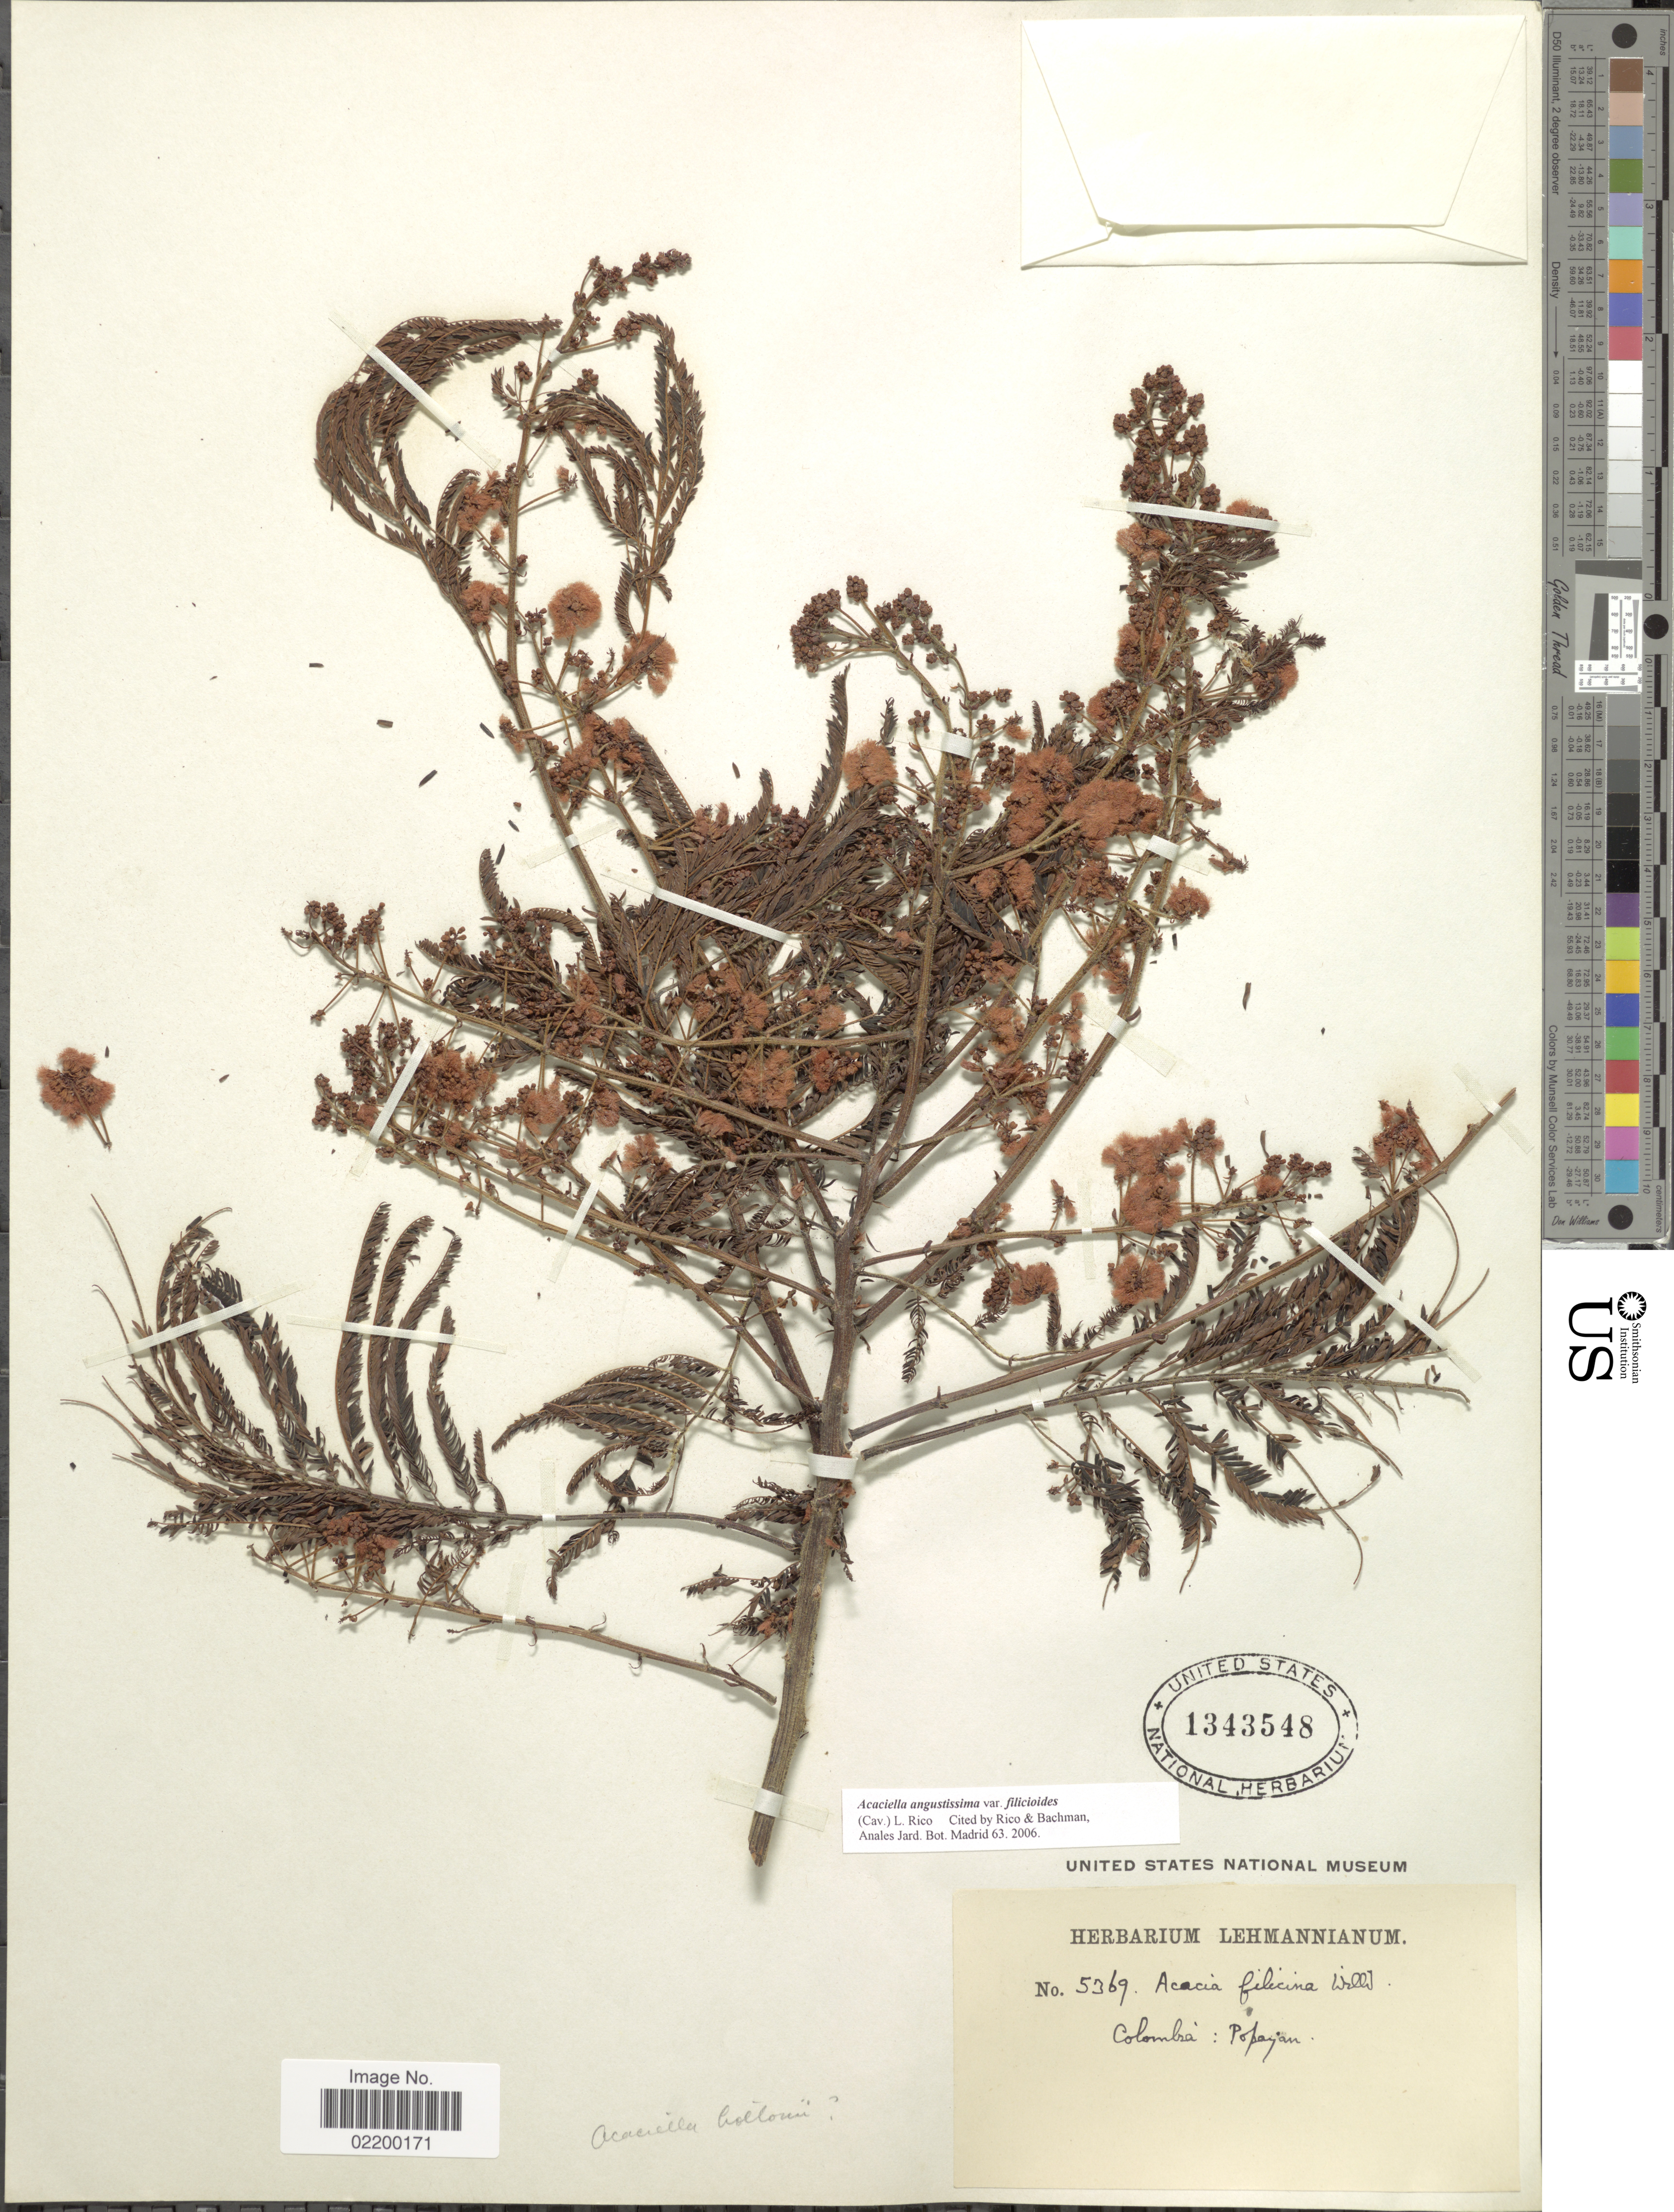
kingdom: Plantae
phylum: Tracheophyta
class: Magnoliopsida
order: Fabales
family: Fabaceae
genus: Acaciella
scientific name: Acaciella angustissima var. filicioides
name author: (Cav.) L. Rico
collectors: ex herb. Lehmannianum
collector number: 5369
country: Colombia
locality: Colombia: Popayan.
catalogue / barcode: US 1343548